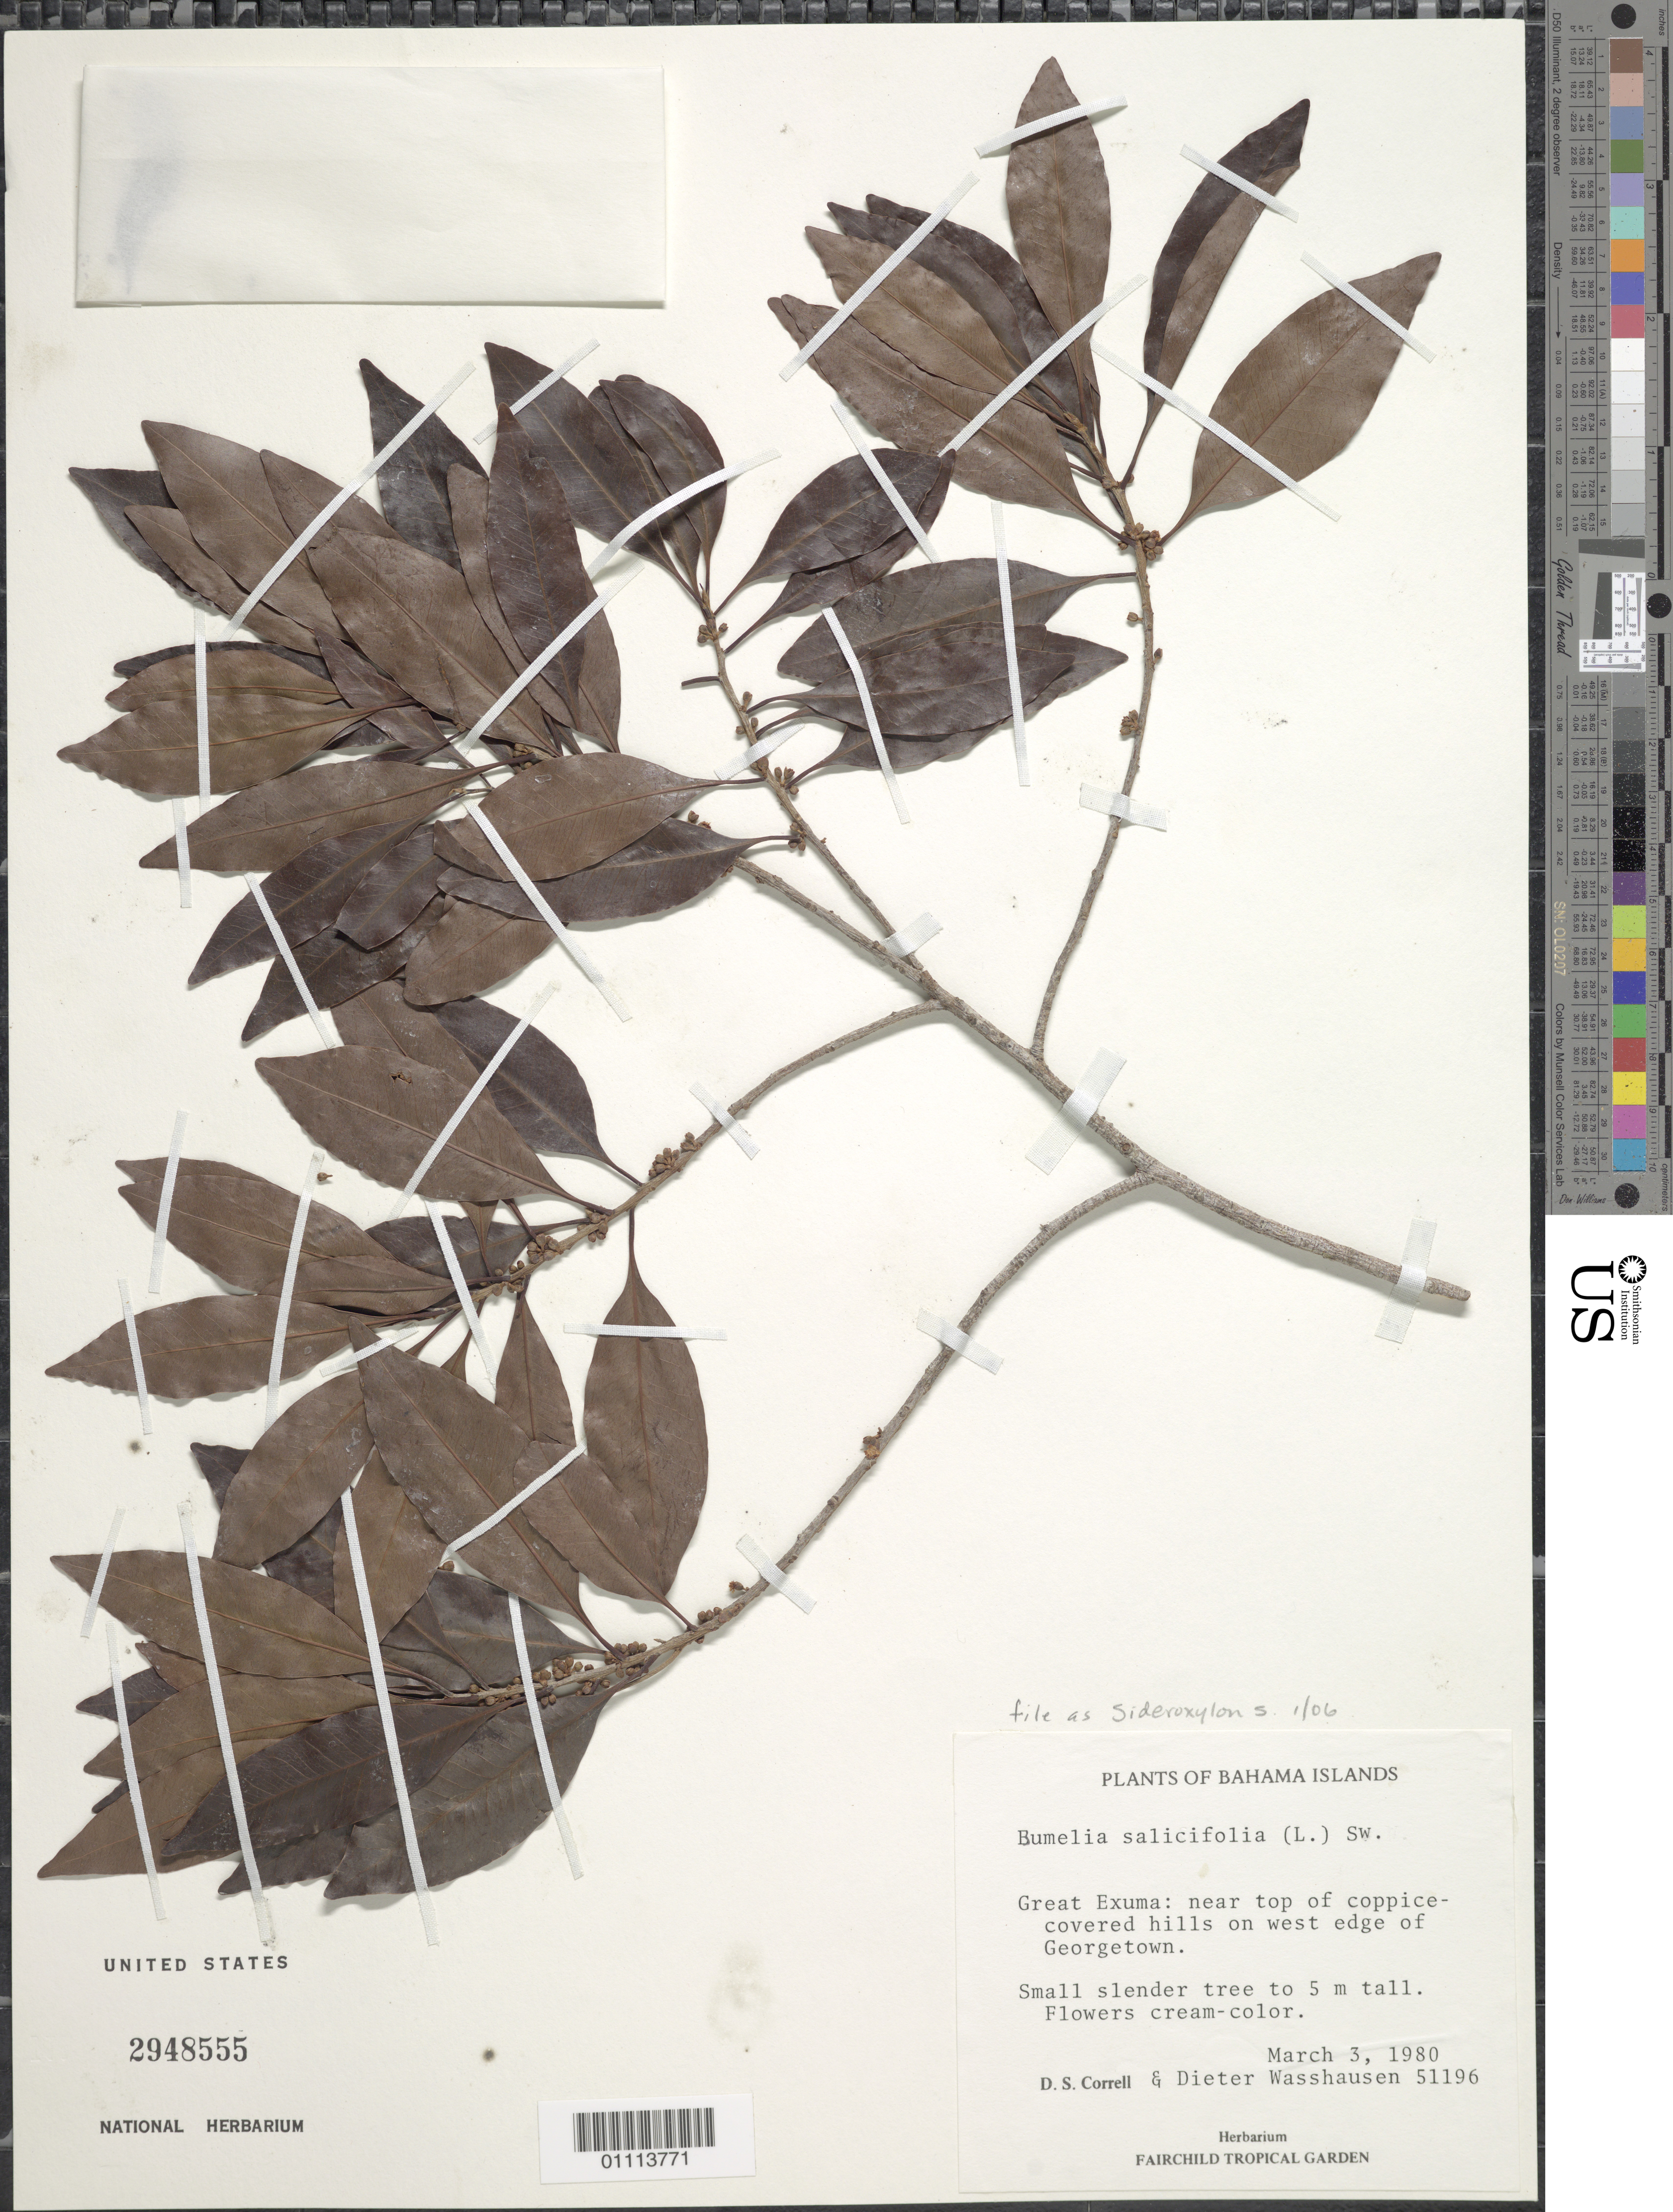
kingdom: Plantae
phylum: Tracheophyta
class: Magnoliopsida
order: Ericales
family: Sapotaceae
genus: Sideroxylon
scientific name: Sideroxylon salicifolium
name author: (L.) Lam.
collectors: D. S. Correll & D. C. Wasshausen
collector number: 51196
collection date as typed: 03 Mar 1980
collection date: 1980-03-03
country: Bahamas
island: Great Exuma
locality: near top of coppice-covered hills on west edge of Georgetown.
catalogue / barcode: US 2948555